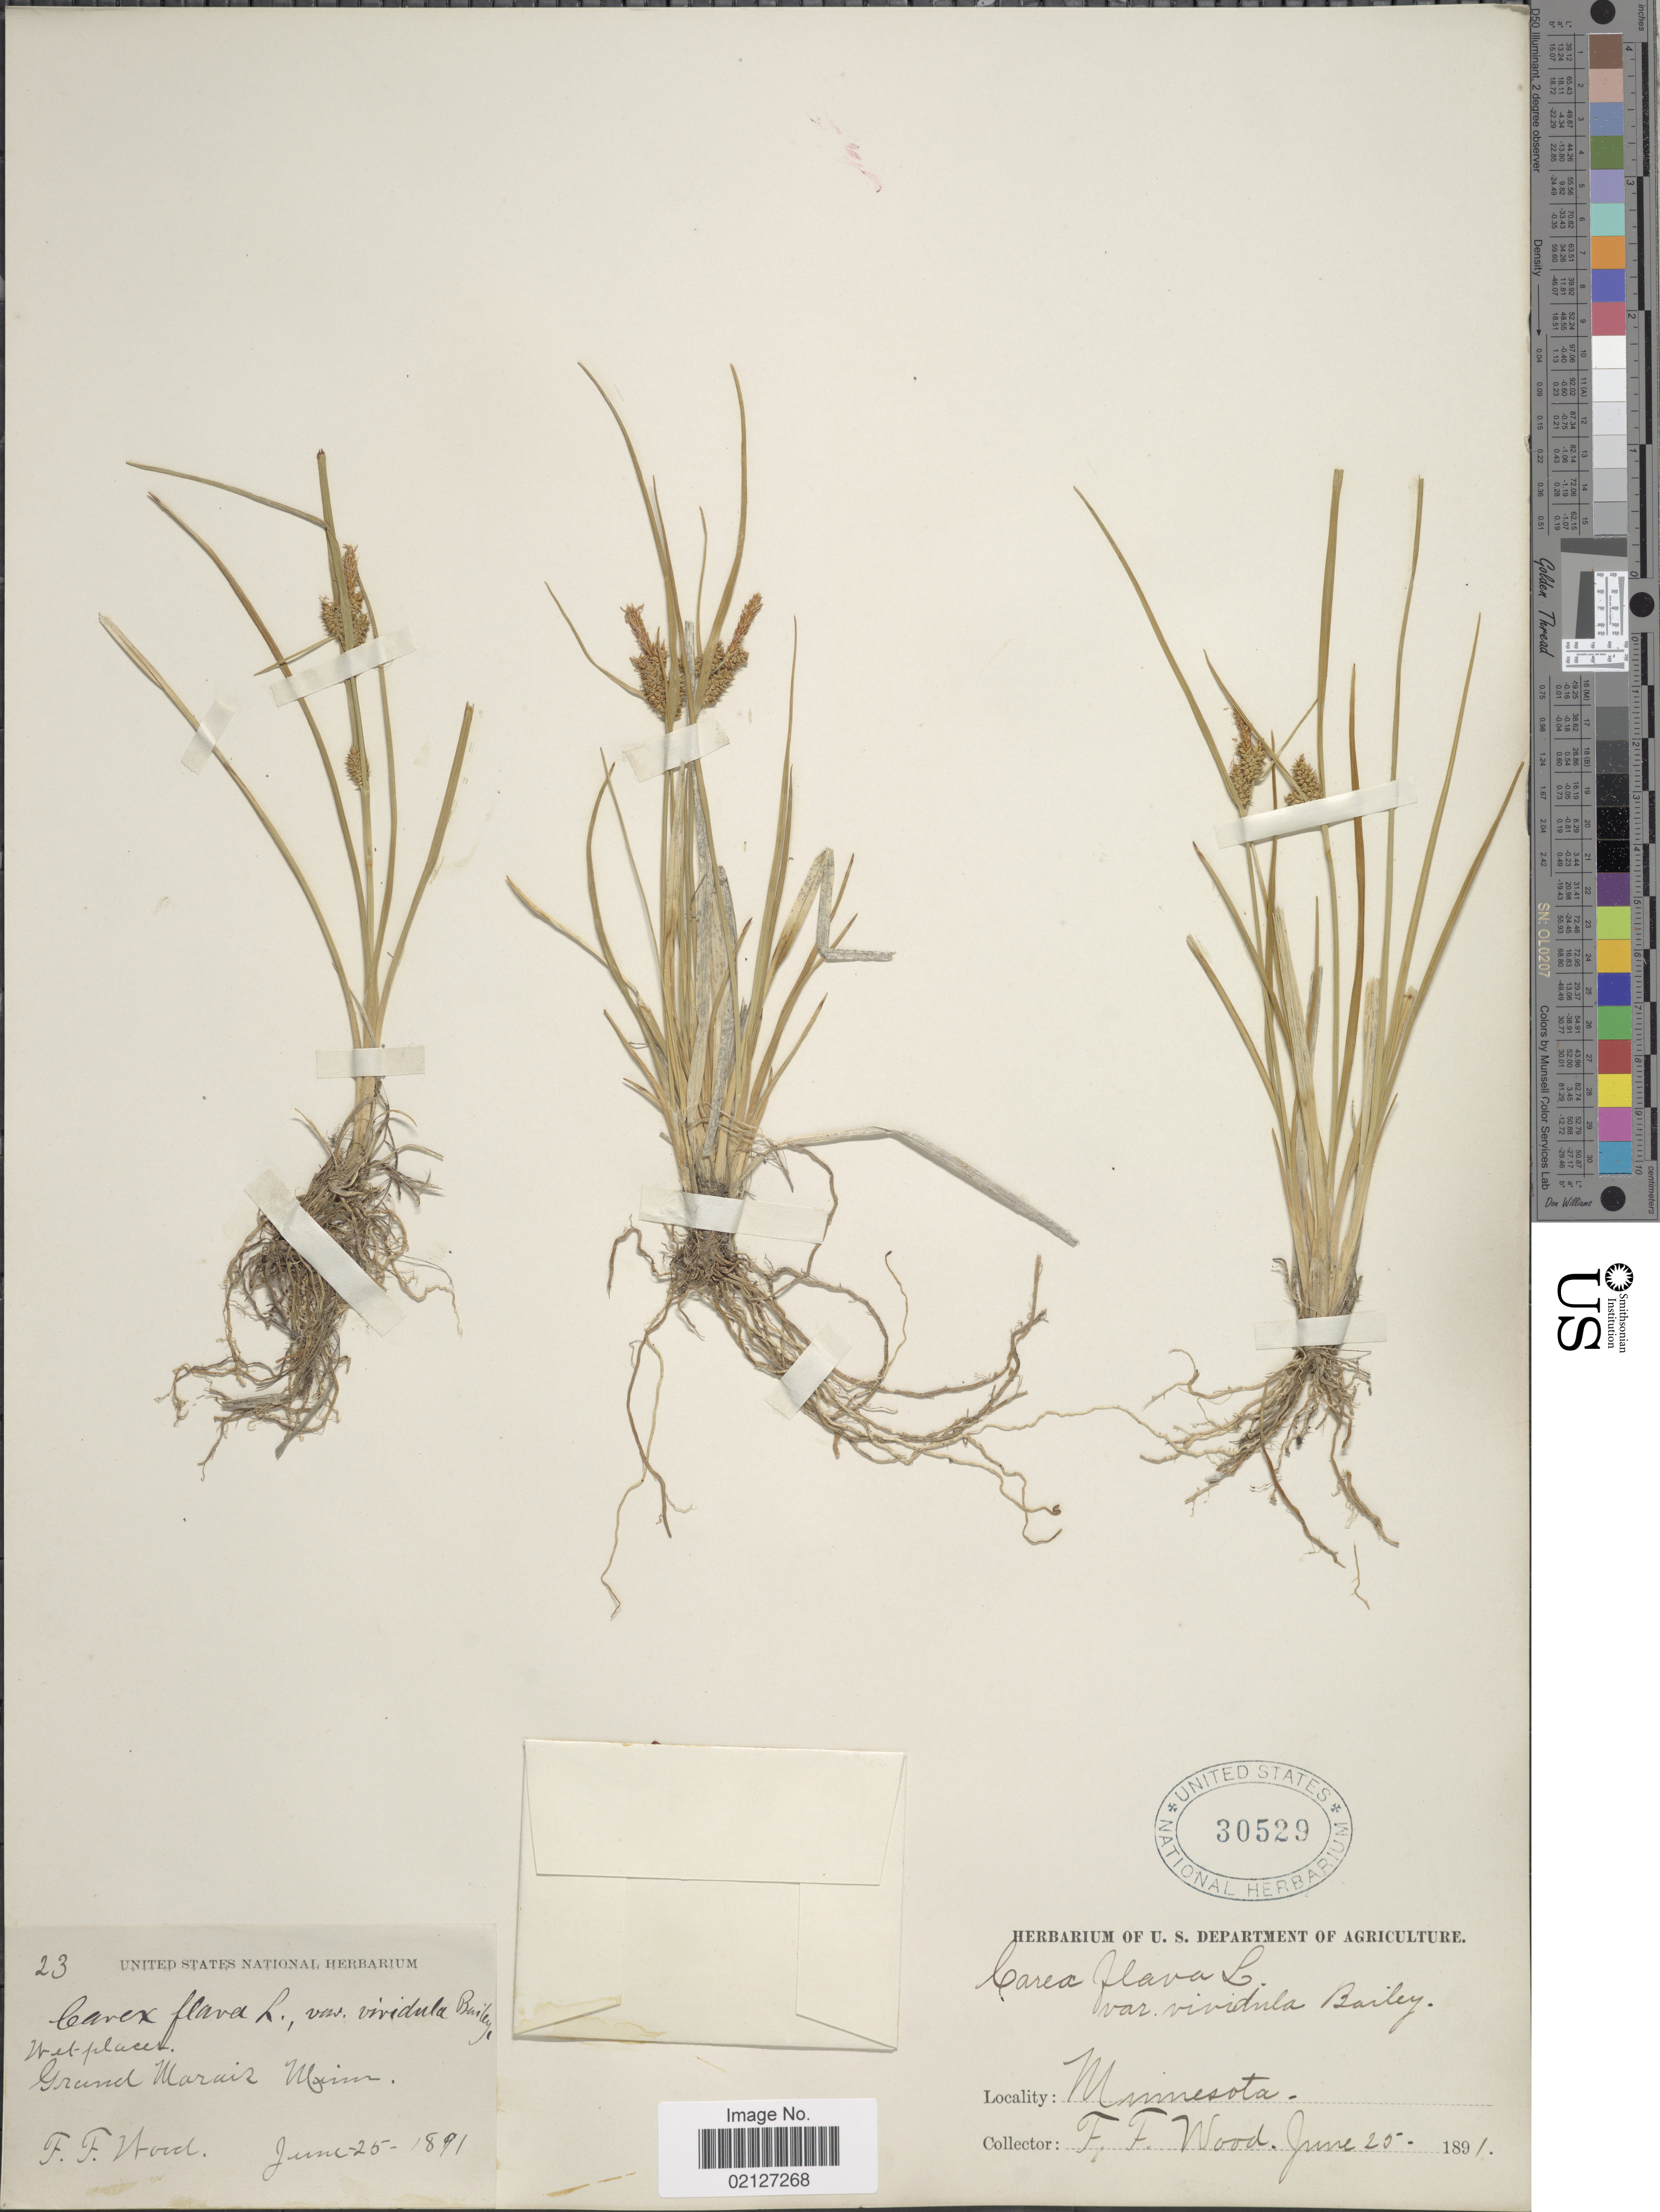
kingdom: Plantae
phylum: Tracheophyta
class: Liliopsida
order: Poales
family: Cyperaceae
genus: Carex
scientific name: Carex oederi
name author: Retz.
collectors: F. Wood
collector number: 23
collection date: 1891-06-25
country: United States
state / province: Minnesota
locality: Grand Marais, wet places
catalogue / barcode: US 30529